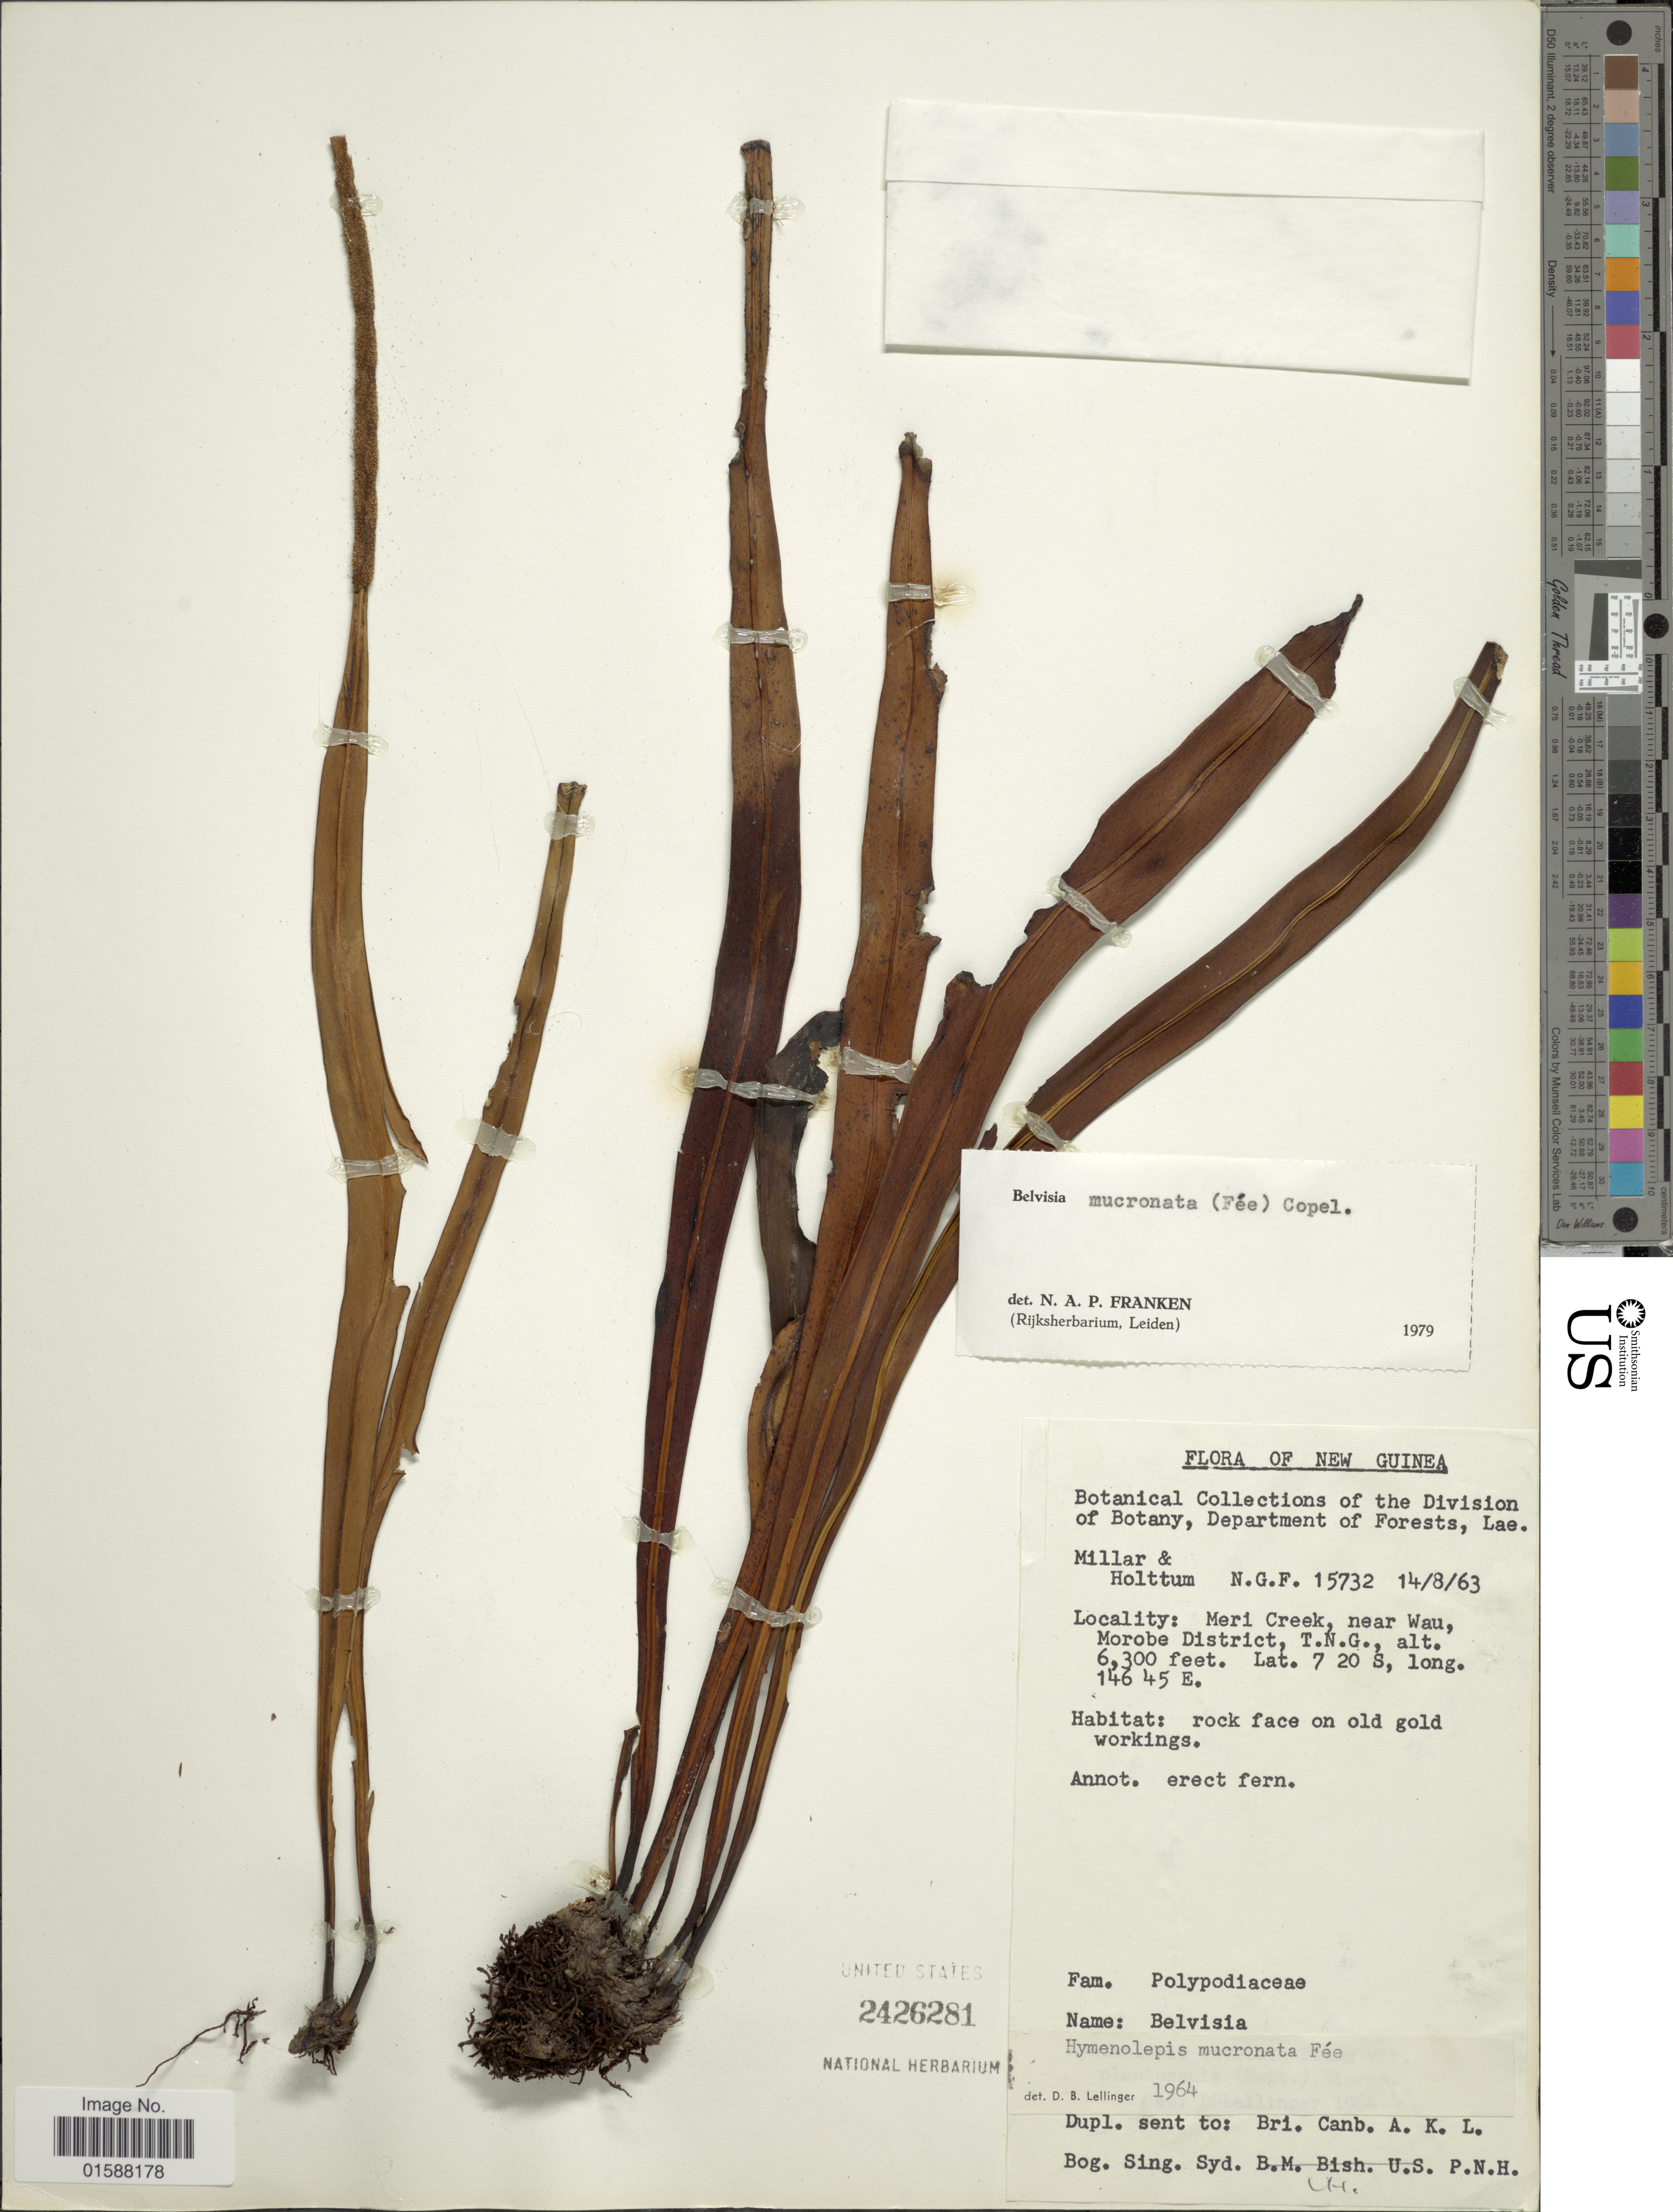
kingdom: Plantae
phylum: Tracheophyta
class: Polypodiopsida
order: Polypodiales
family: Polypodiaceae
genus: Lepisorus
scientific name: Lepisorus mucronatus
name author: (Fée) Li S. Wang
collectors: -. Millar & R. E. Holttum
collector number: N.G.F. 15732*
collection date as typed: Transcribed d/m/y: 14/8/63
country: Papua New Guinea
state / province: Morobe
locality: New Guinea. Meri Creek, near Wau, T.N.G.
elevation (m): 1920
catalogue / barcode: US 2426281